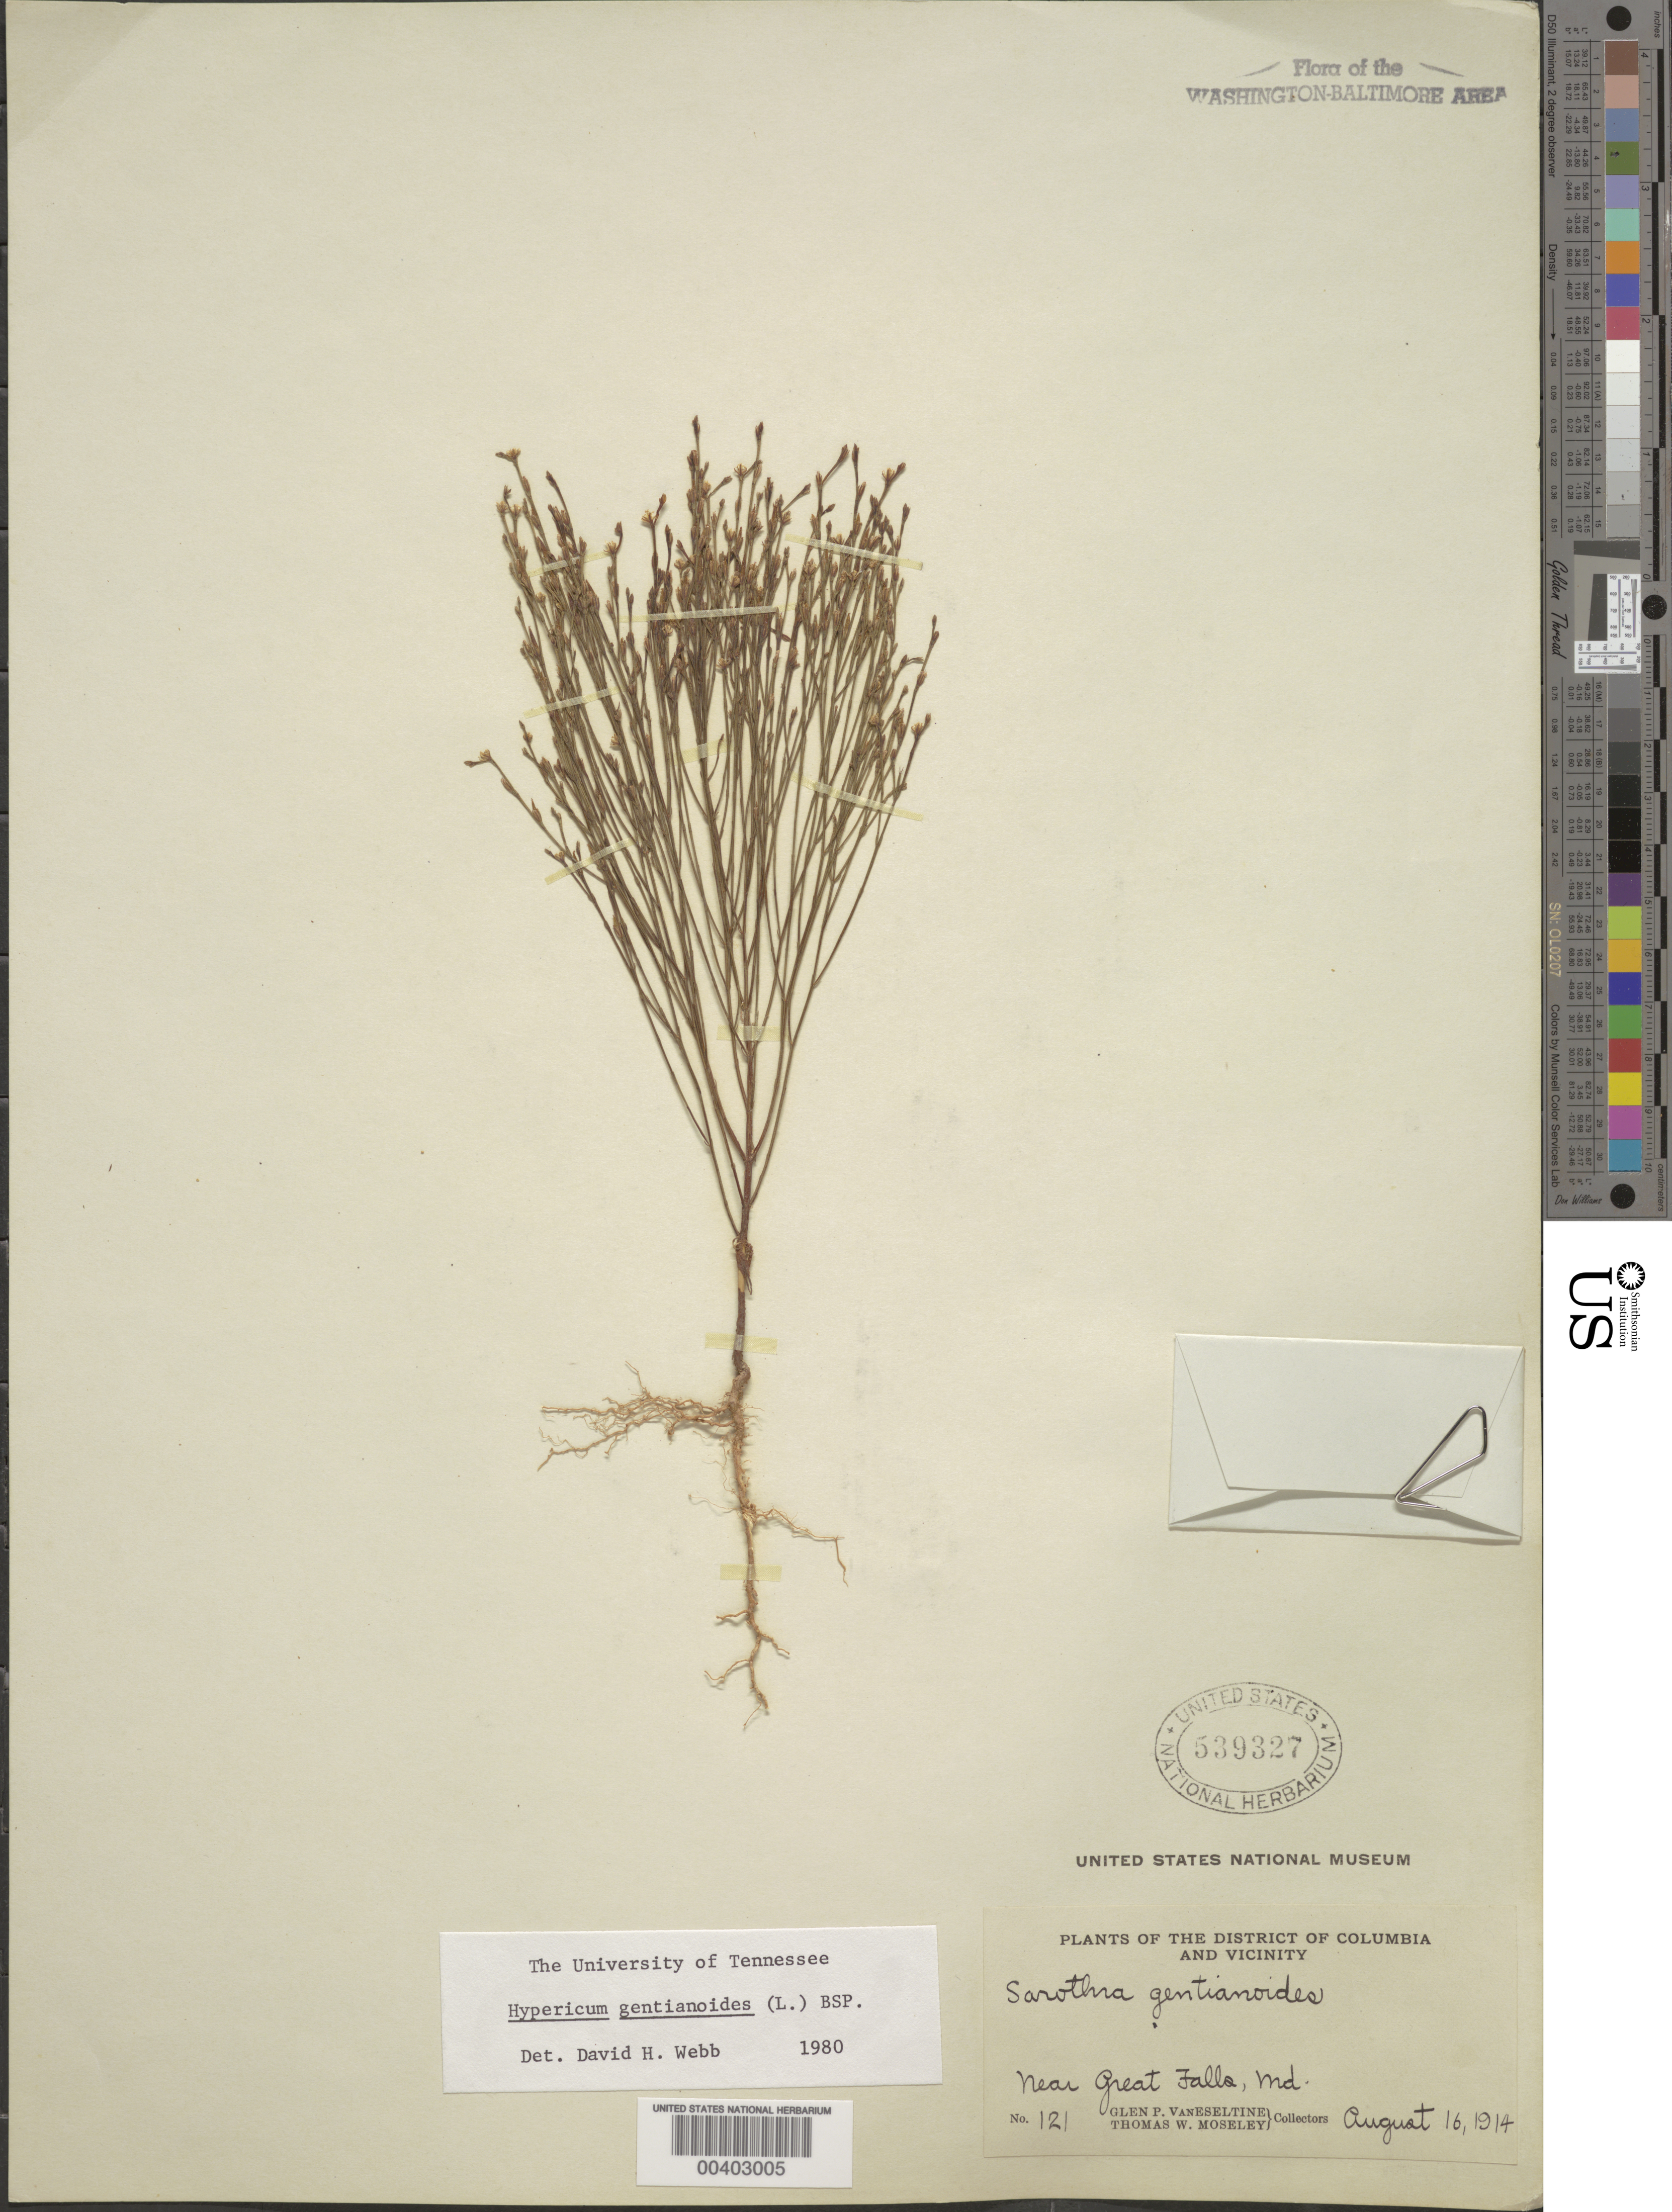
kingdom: Plantae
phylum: Tracheophyta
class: Magnoliopsida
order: Malpighiales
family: Hypericaceae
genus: Hypericum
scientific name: Hypericum gentianoides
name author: (L.) Britton, Stearns & Poggenb.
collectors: G. P. Van Eseltine & T. Moseley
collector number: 121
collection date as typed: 16 Aug 1914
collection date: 1914-08-16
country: United States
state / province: Maryland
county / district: Montgomery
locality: Great Falls vicinity C. & O. Canal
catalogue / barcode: US 539327